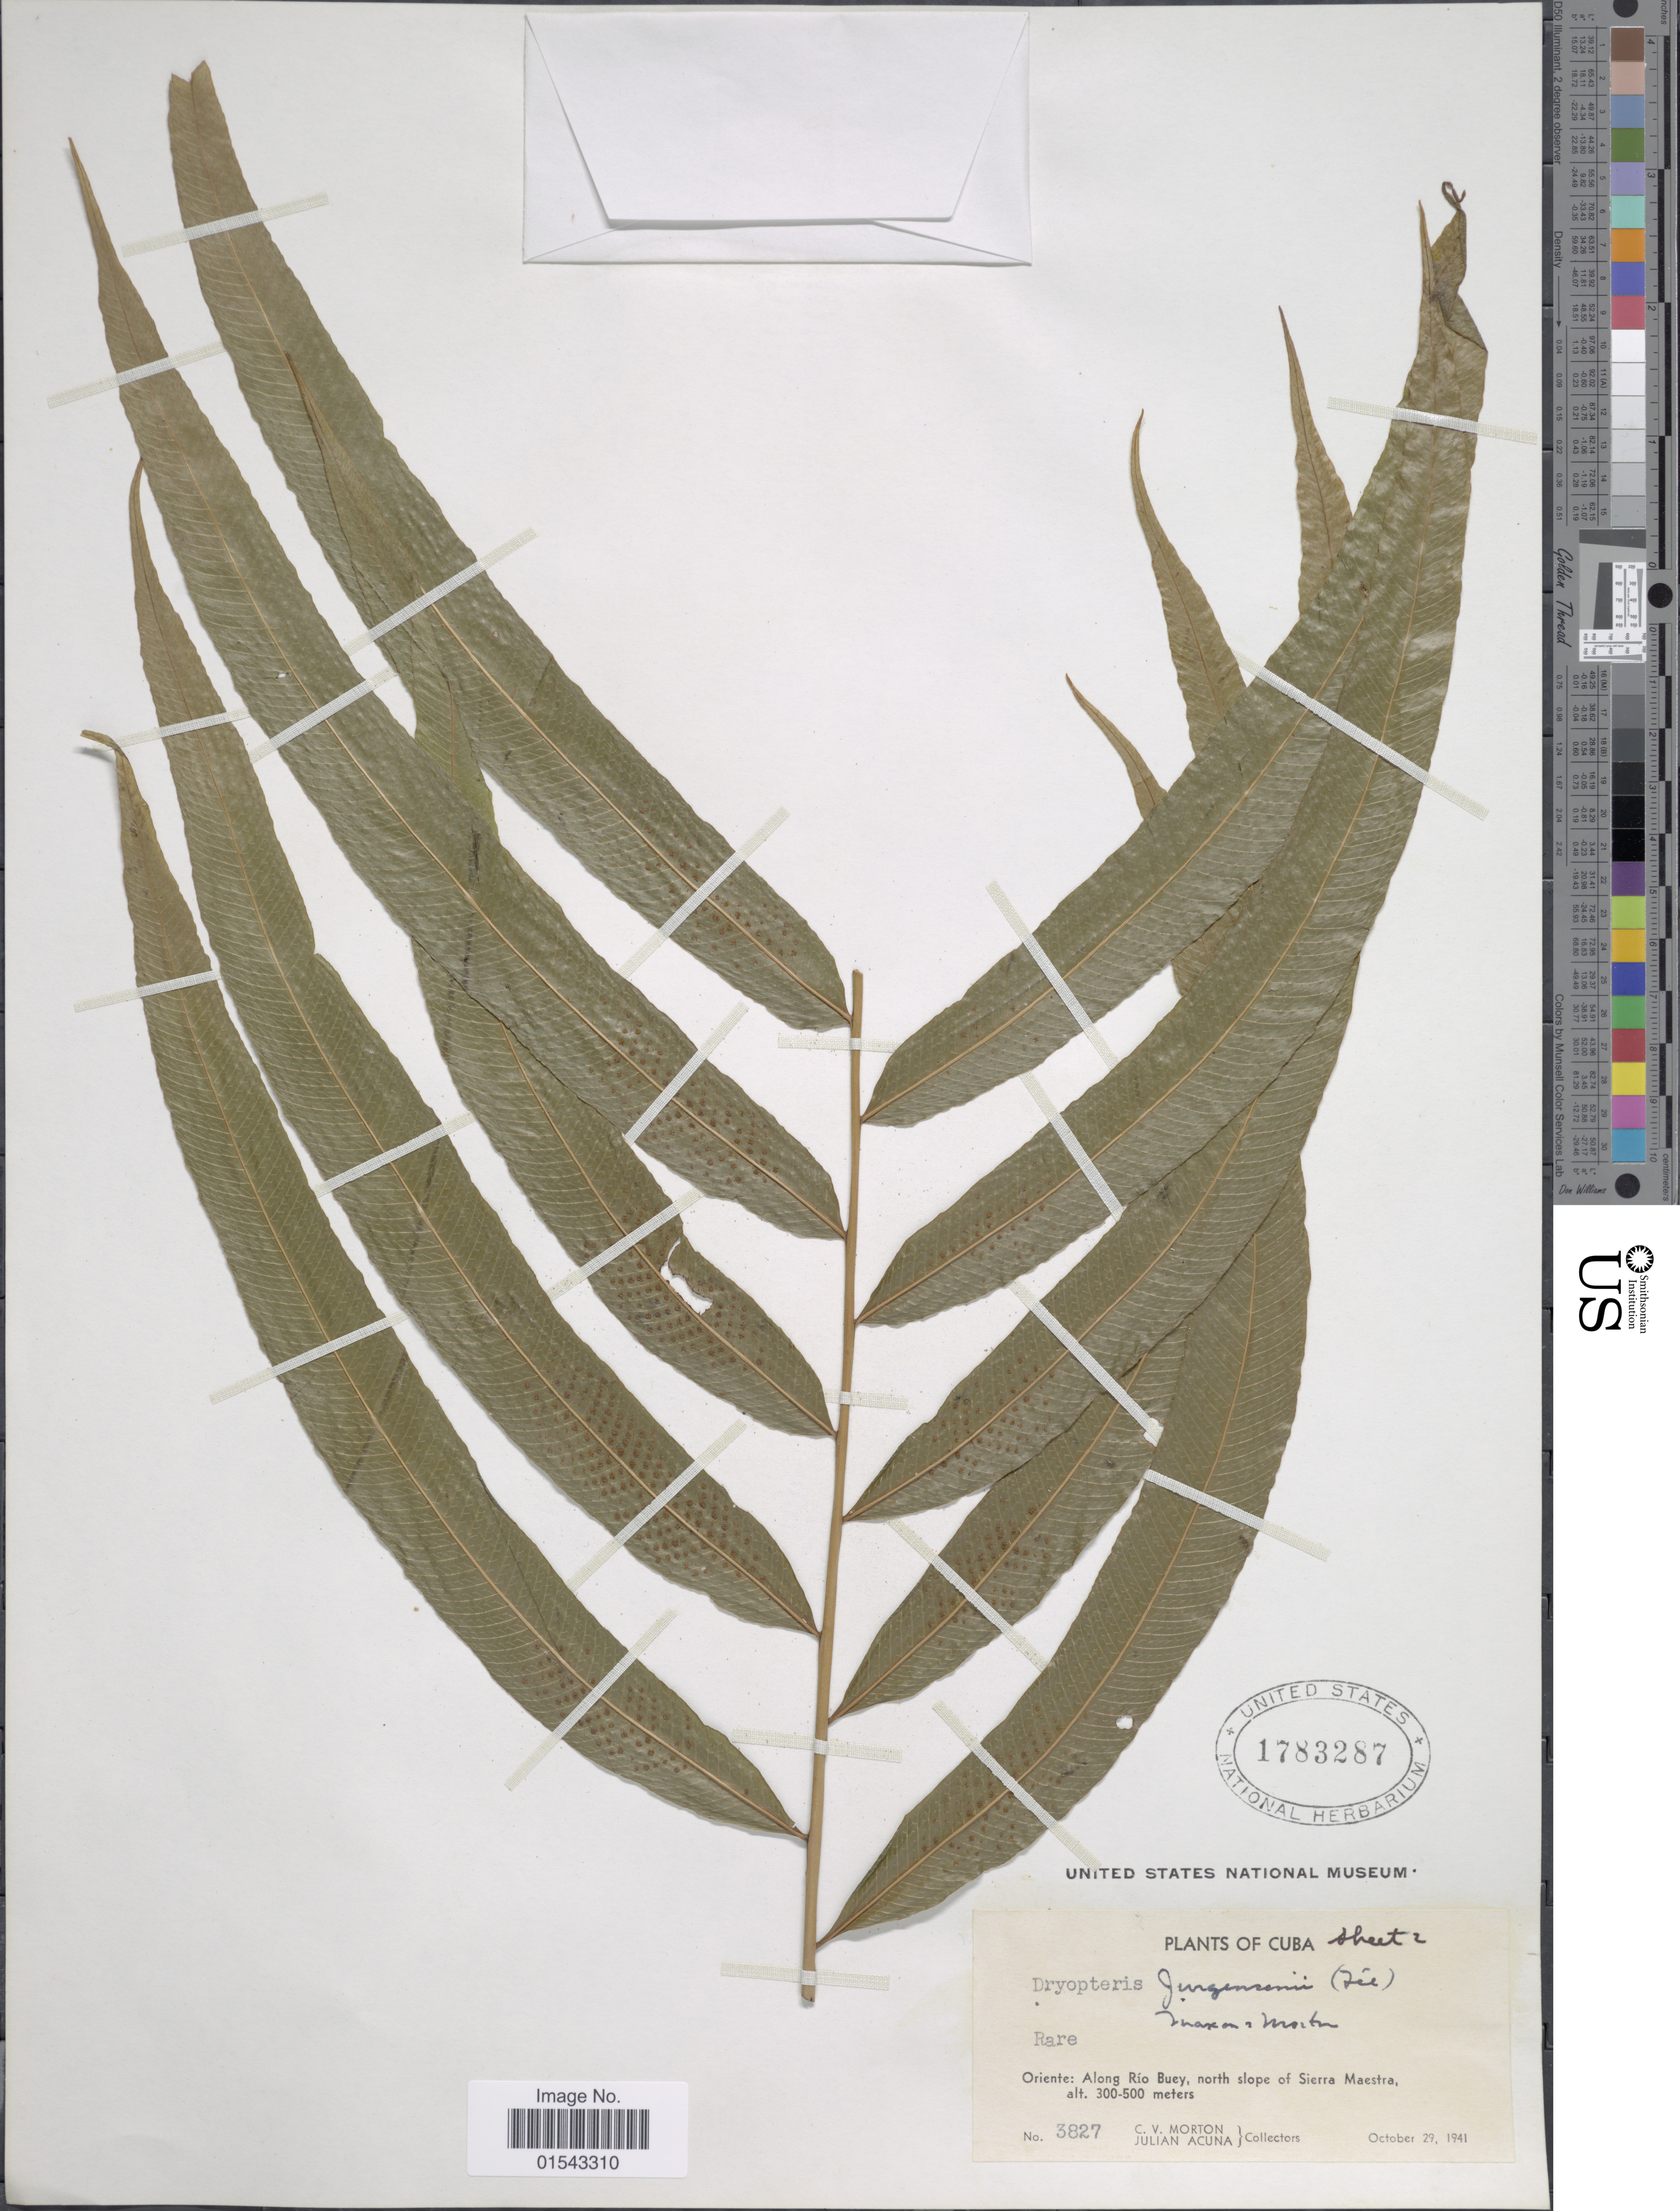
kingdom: Plantae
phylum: Tracheophyta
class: Polypodiopsida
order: Polypodiales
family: Thelypteridaceae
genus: Meniscium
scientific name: Meniscium falcatum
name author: Liebm.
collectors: C. V. Morton & J. B. Acuña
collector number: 3827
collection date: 1941-10-29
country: Cuba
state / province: Oriente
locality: Cuba, Oriente: along Rio Buey, north slope of Sierra Maestra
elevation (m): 300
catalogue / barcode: US 1783287